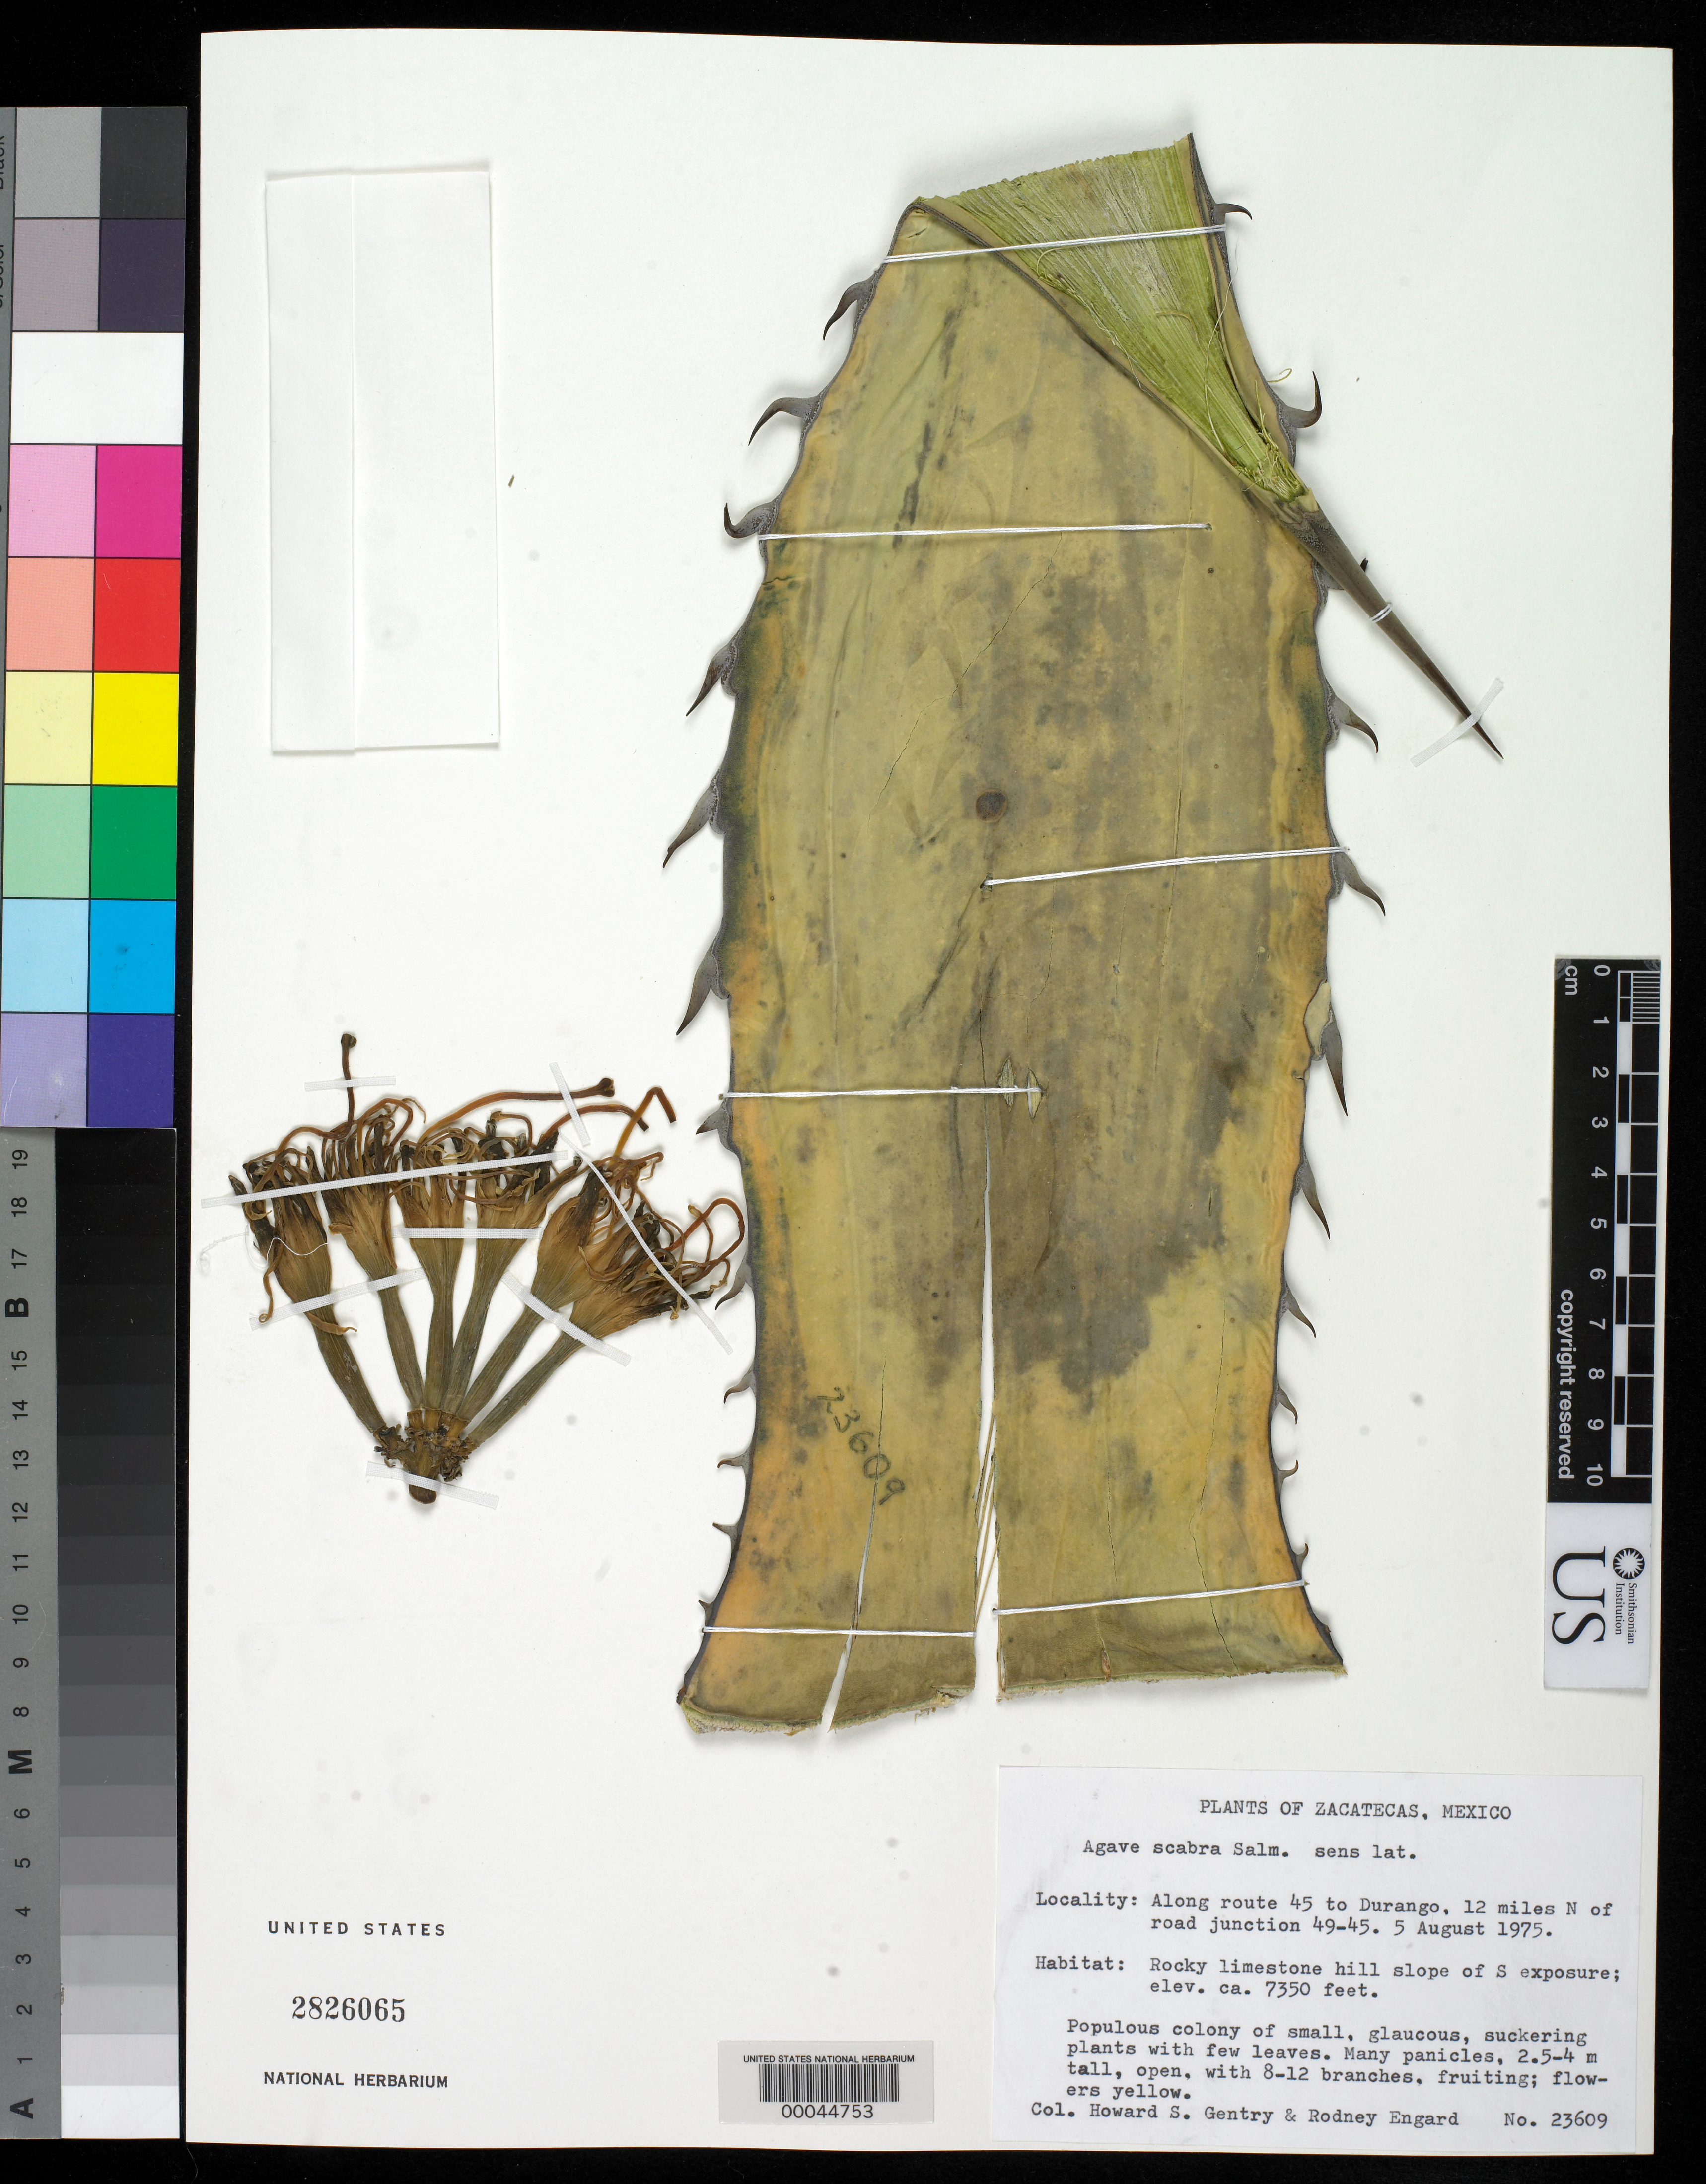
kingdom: Plantae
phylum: Tracheophyta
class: Liliopsida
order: Asparagales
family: Asparagaceae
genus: Agave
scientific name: Agave scabra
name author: Salm-Dyck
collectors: H. S. Gentry & R. Engard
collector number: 23609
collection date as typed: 05 Aug 1975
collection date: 1975-08-05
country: Mexico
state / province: Zacatecas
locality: Along route 45 to Durango, 12 mi N of road junction 49-45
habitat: Rocky limestone hill slope of s exposure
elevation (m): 2240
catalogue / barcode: US 2826065